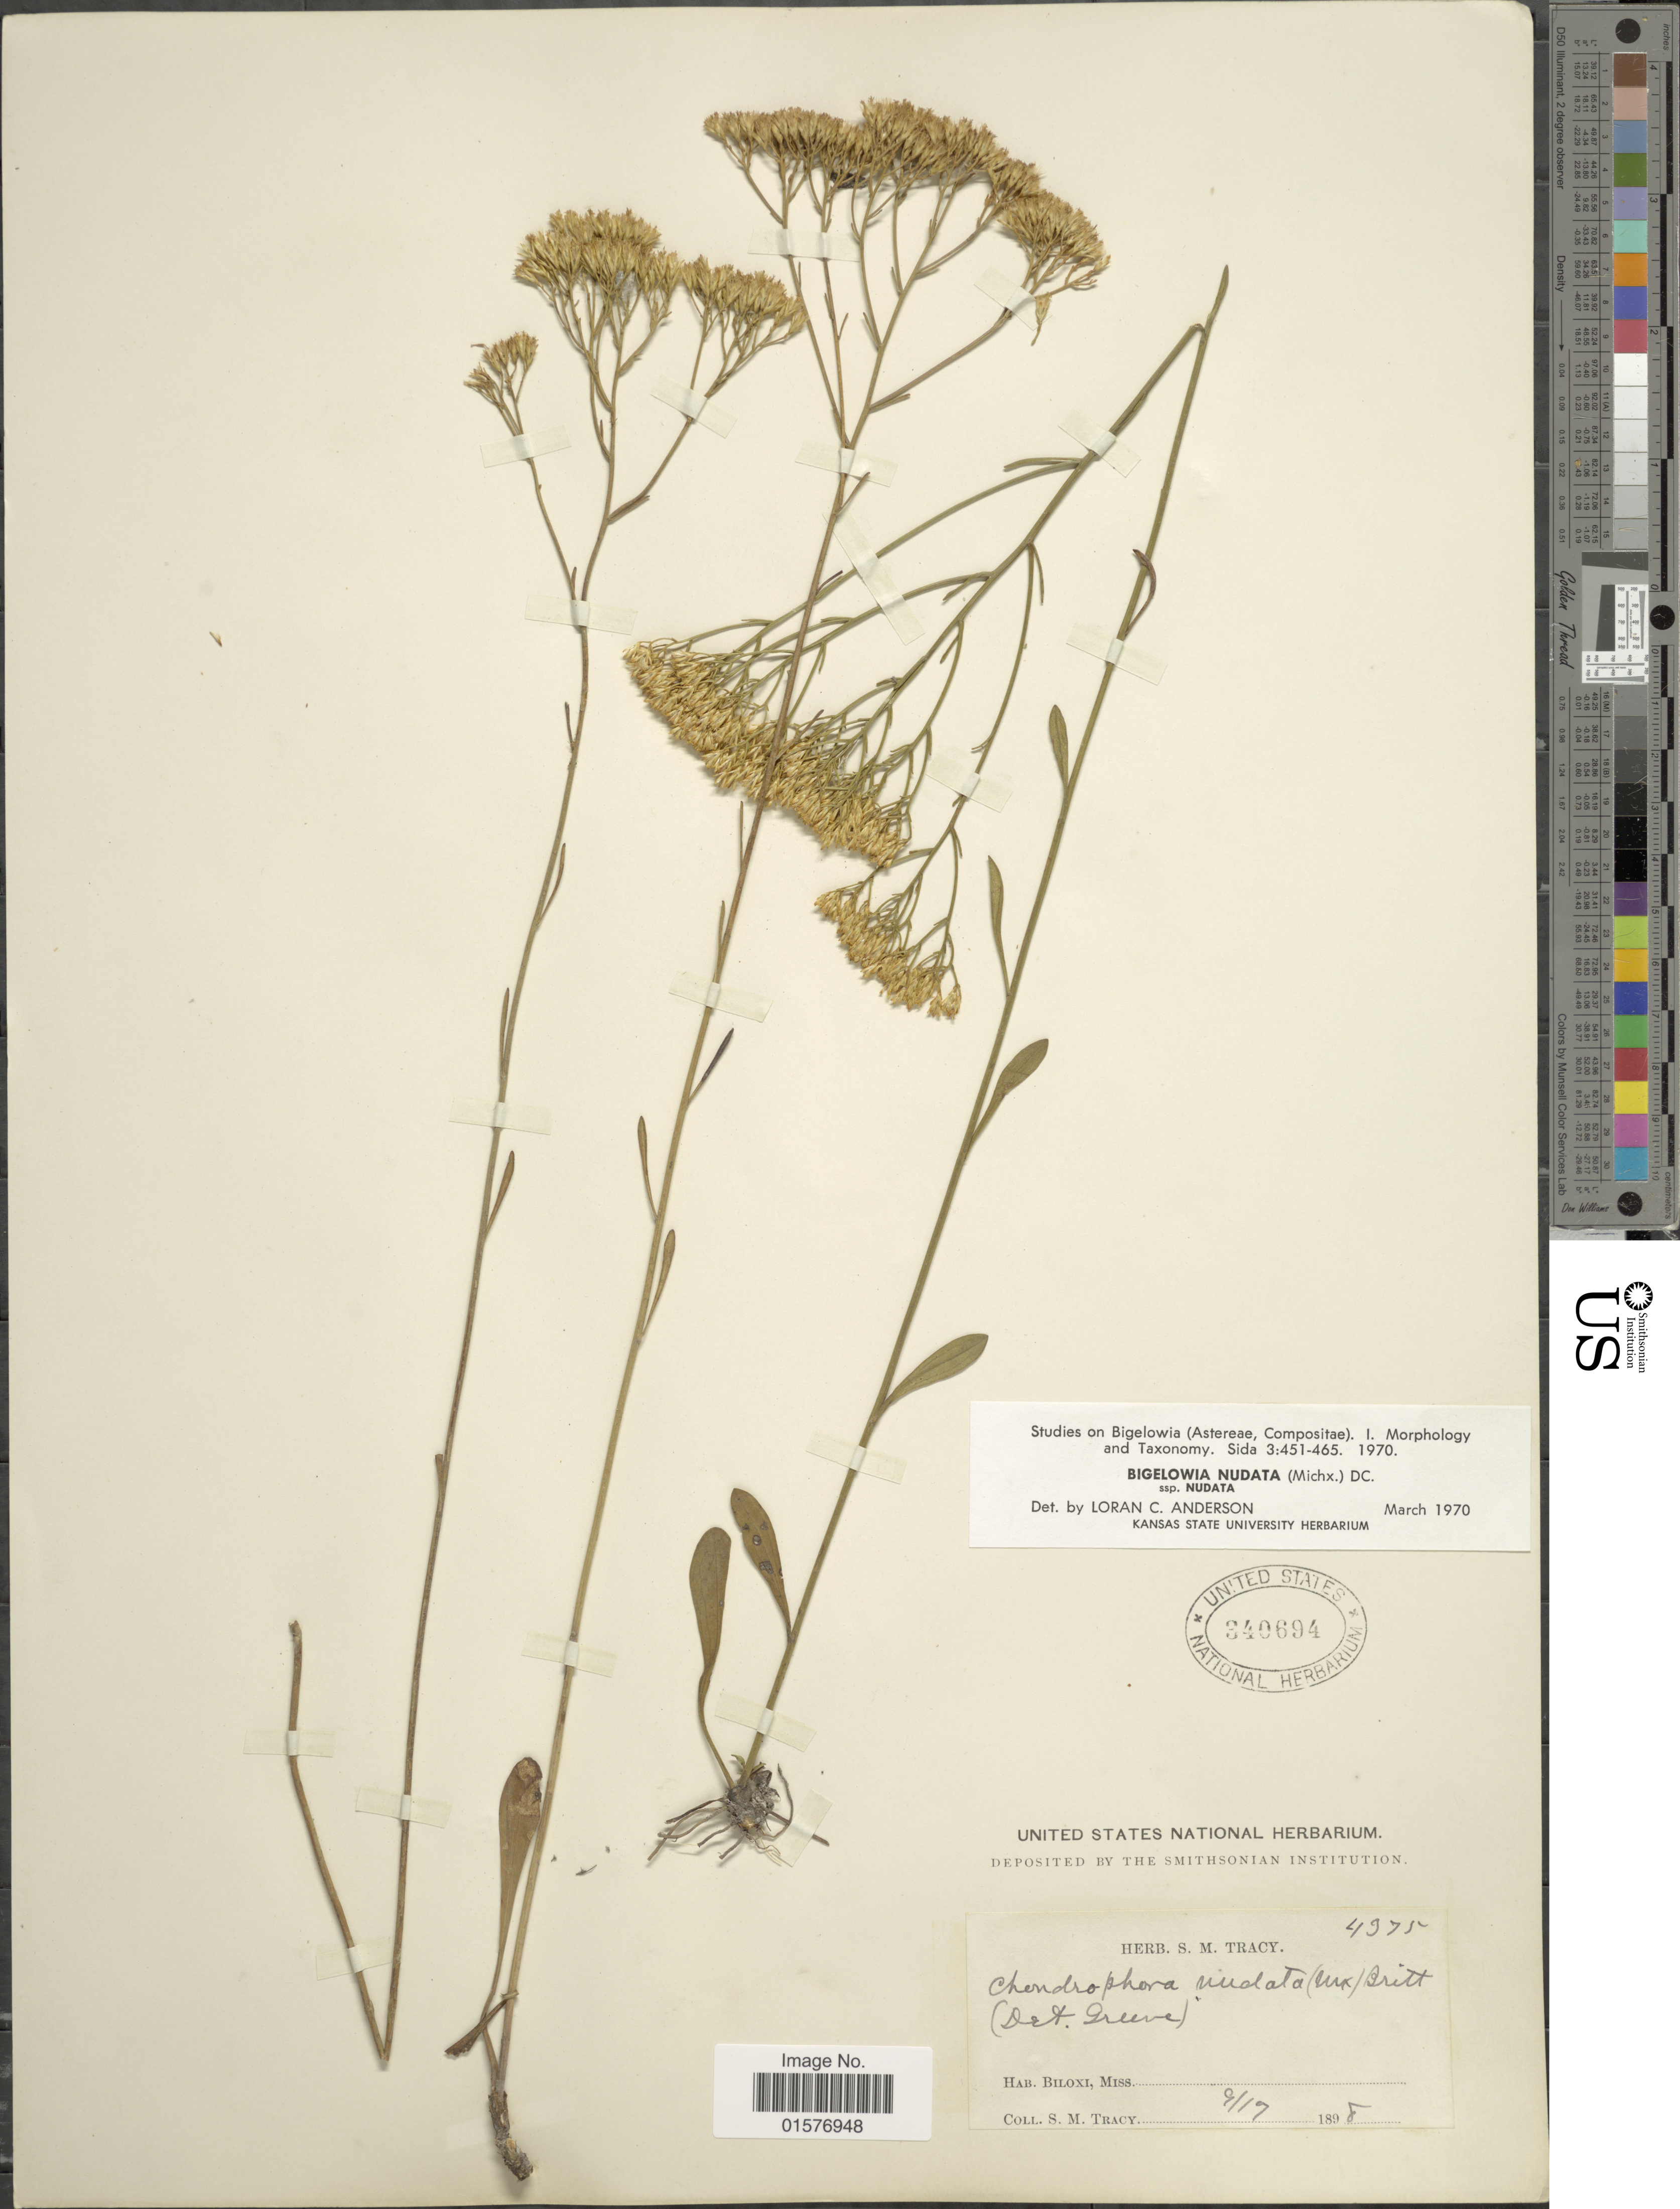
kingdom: Plantae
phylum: Tracheophyta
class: Magnoliopsida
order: Asterales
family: Asteraceae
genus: Bigelowia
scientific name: Bigelowia nudata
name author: (Michx.) DC.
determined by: Urbatsch, Lowell E., Curator (LSU), Louisiana State University (UNITED STATES)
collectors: S. M. Tracy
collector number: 4975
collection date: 1898-09-17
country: United States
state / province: Mississippi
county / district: Harrison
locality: Biloxi, Miss.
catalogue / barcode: US 340694